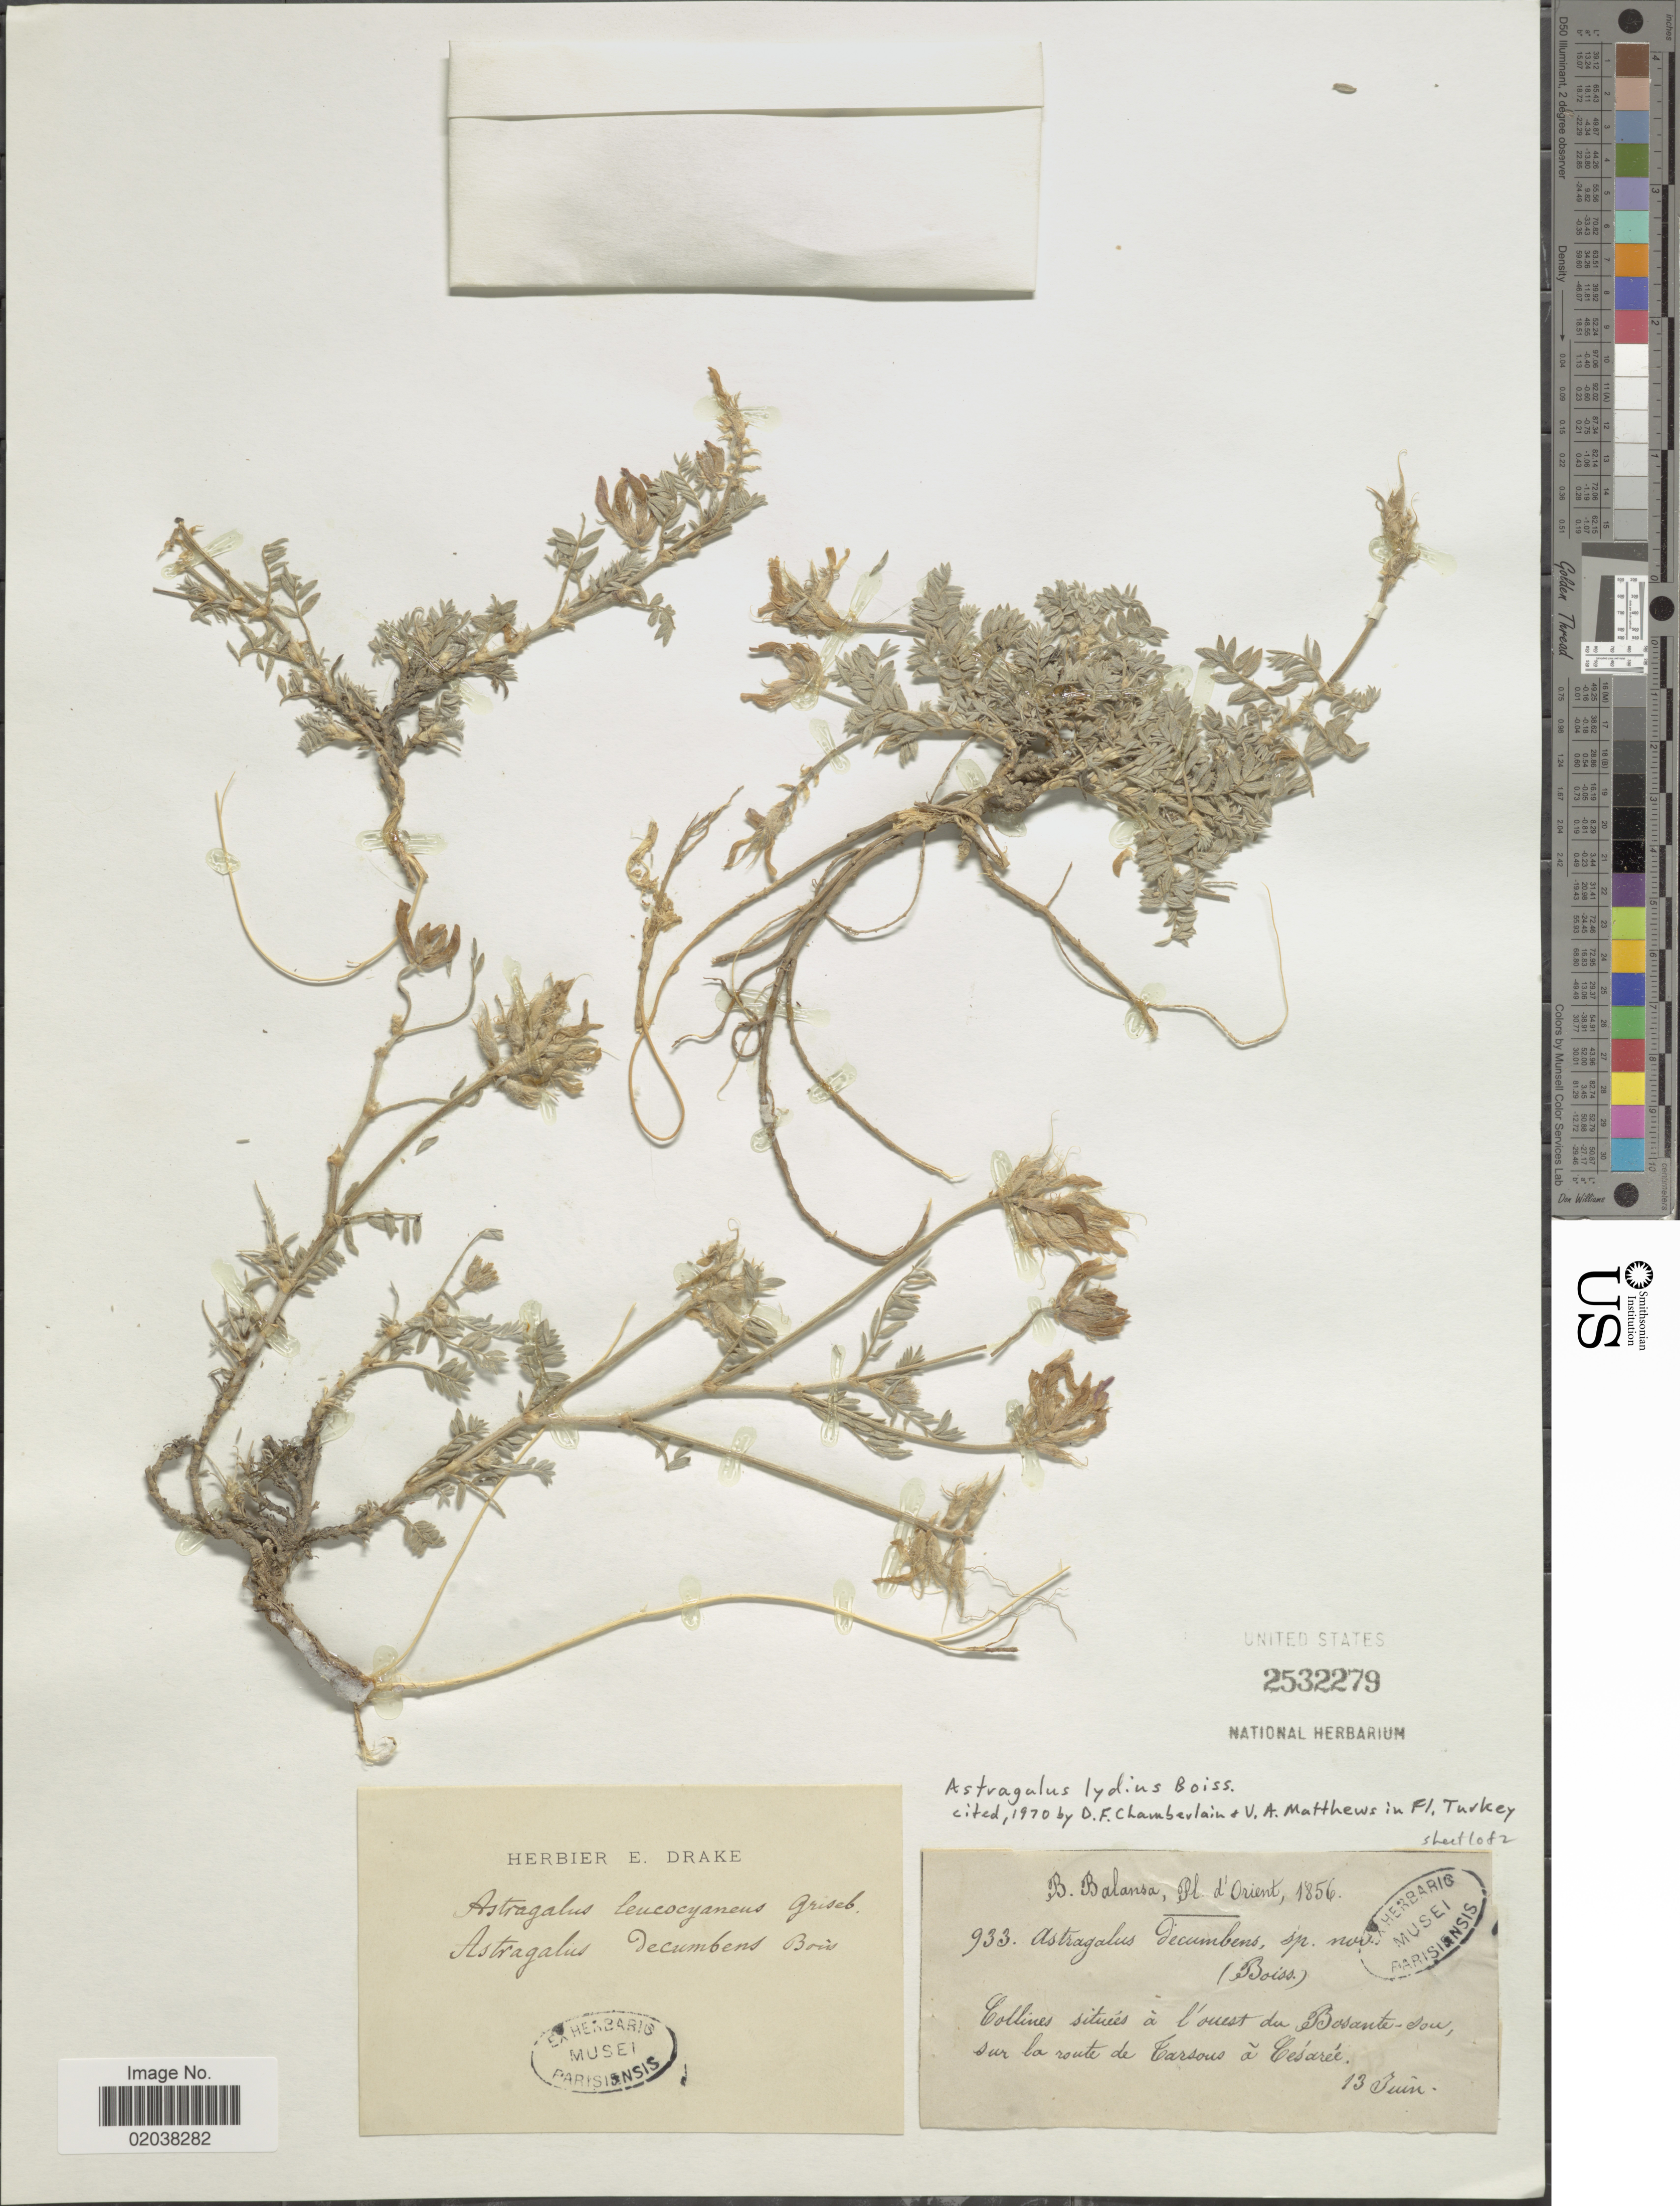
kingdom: Plantae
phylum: Tracheophyta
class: Magnoliopsida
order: Fabales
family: Fabaceae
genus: Astragalus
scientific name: Astragalus lydius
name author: Boiss.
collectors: B. Balansa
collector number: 933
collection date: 1856-06-13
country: Turkey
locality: D'Orient, du Bosante-sou, sur la route de Tarsous á Cesaree [interpreted]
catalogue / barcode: US 2532279